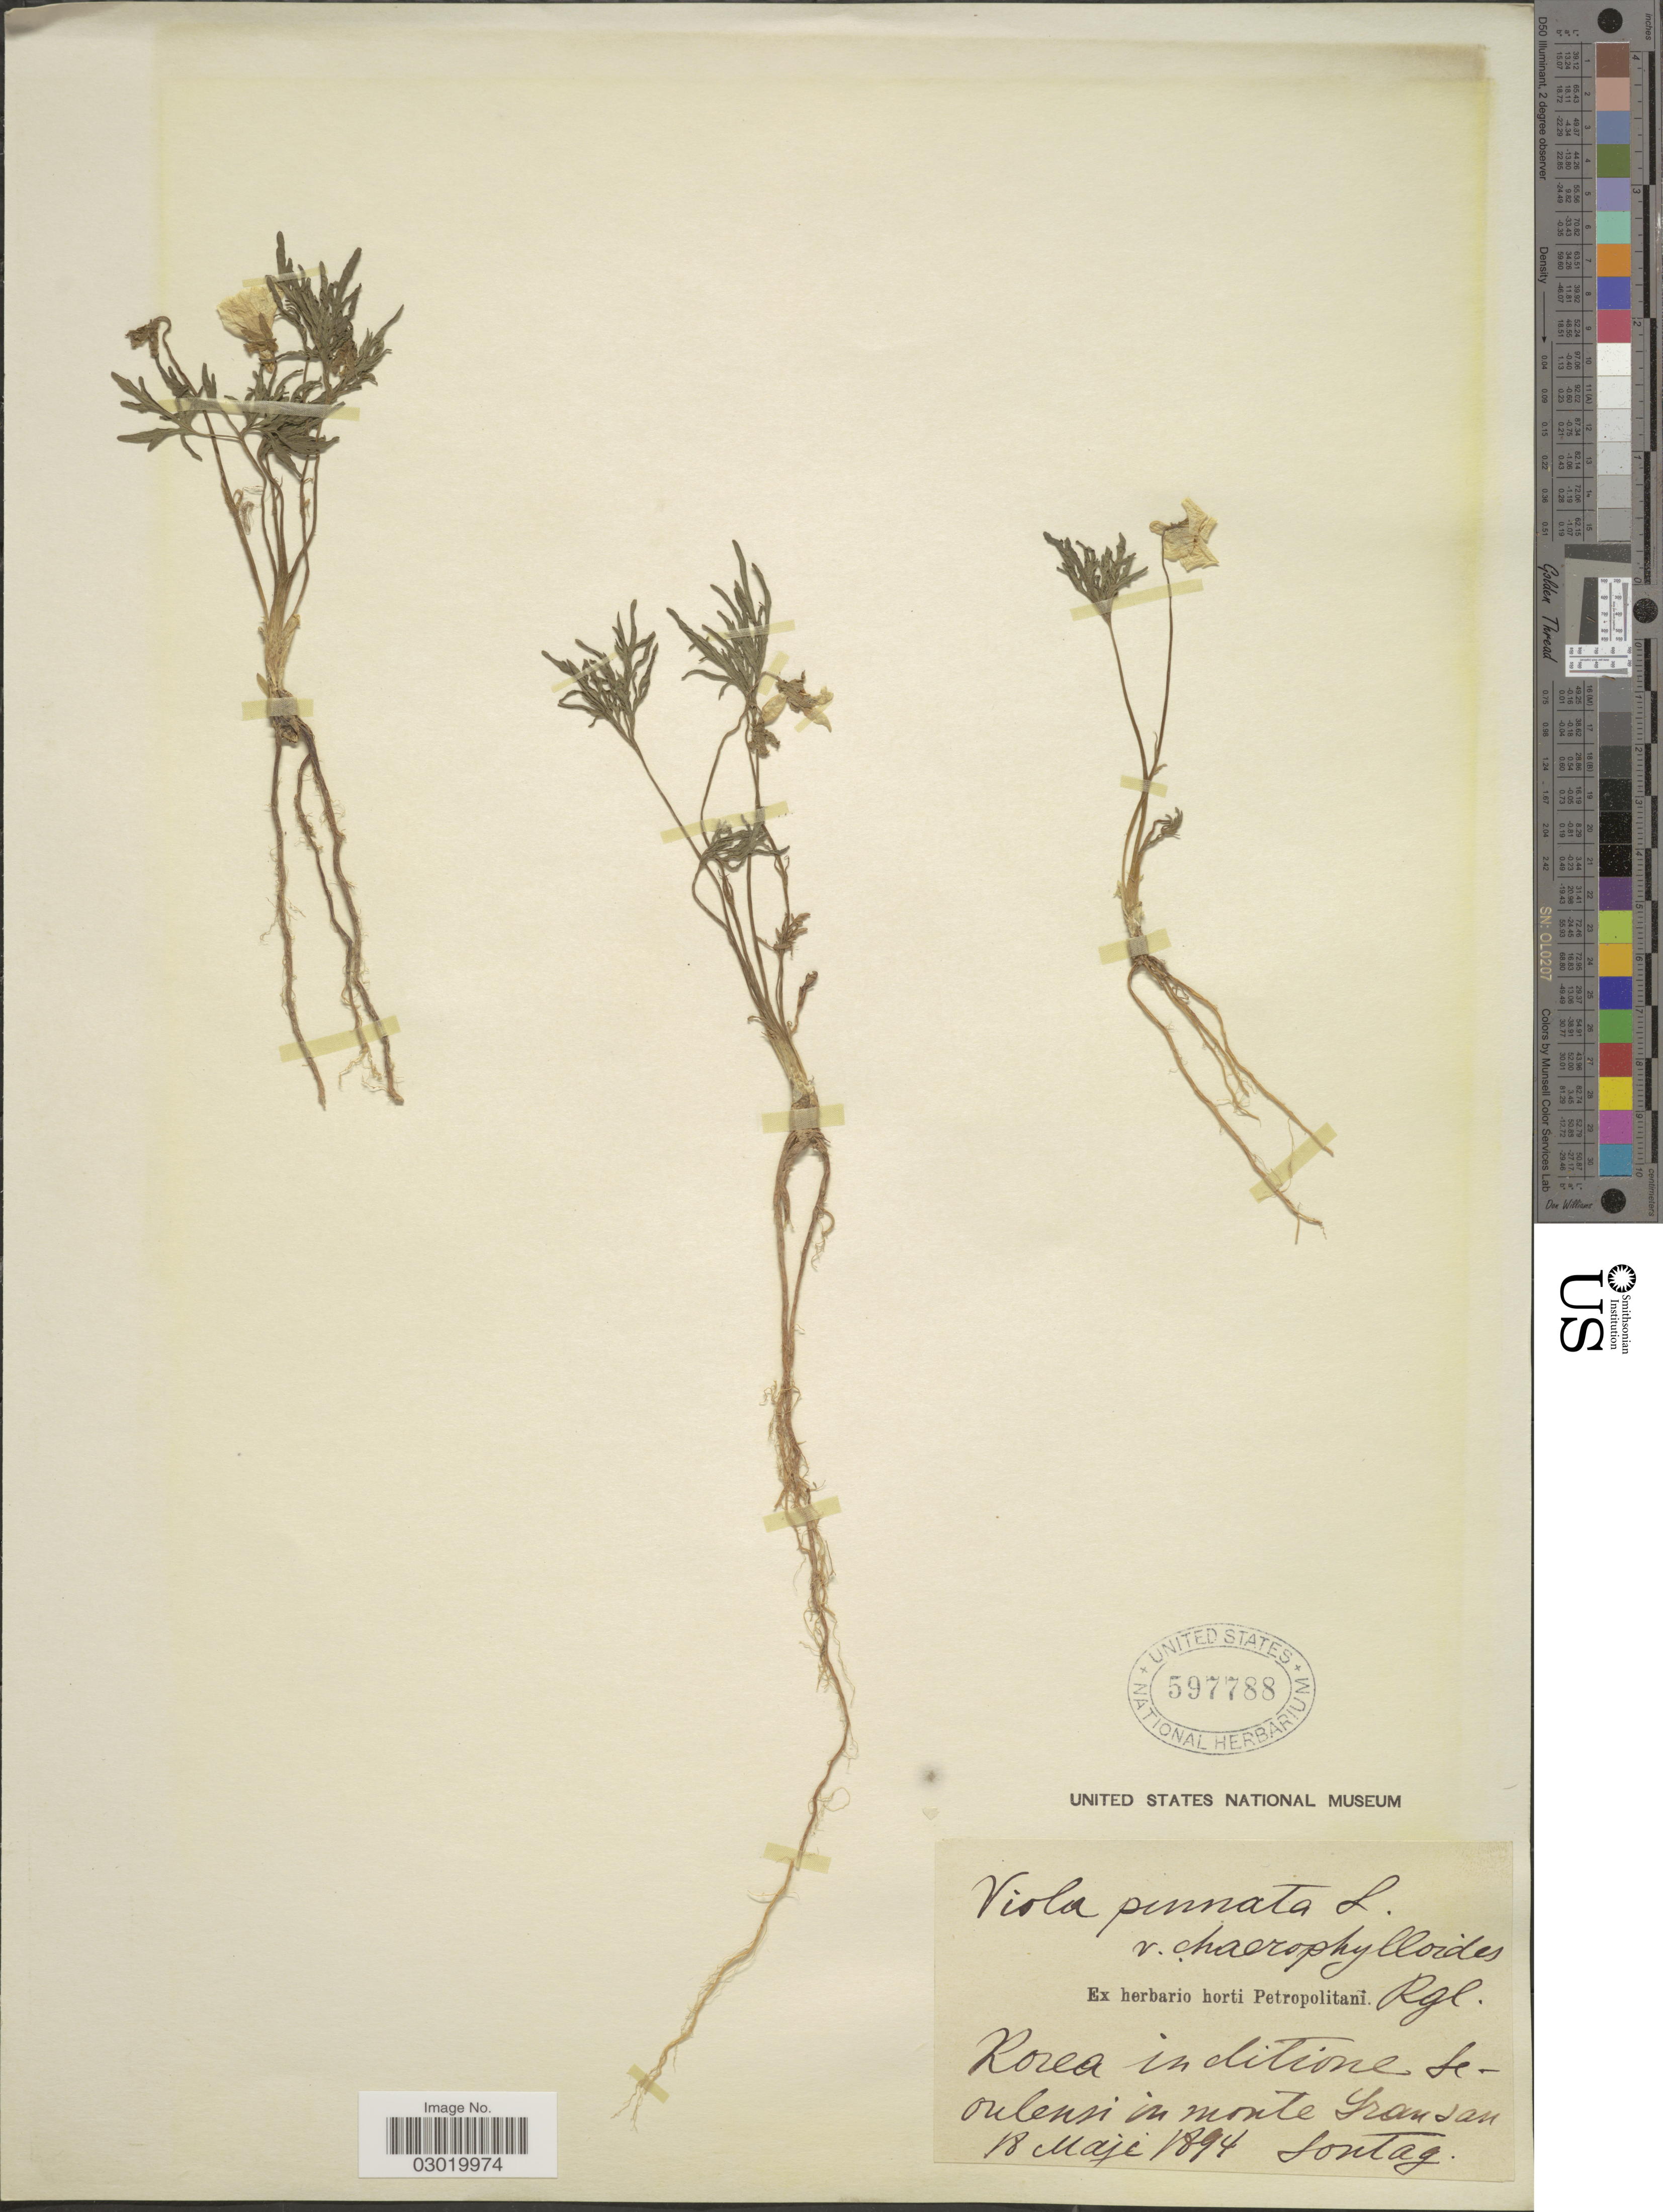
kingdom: Plantae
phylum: Tracheophyta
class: Magnoliopsida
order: Malpighiales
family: Violaceae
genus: Viola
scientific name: Viola pinnata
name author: L.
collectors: -. Sontag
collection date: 1894-05-18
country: South Korea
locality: Korea in ditione Seoulensi in monte Yransan.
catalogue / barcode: US 597788